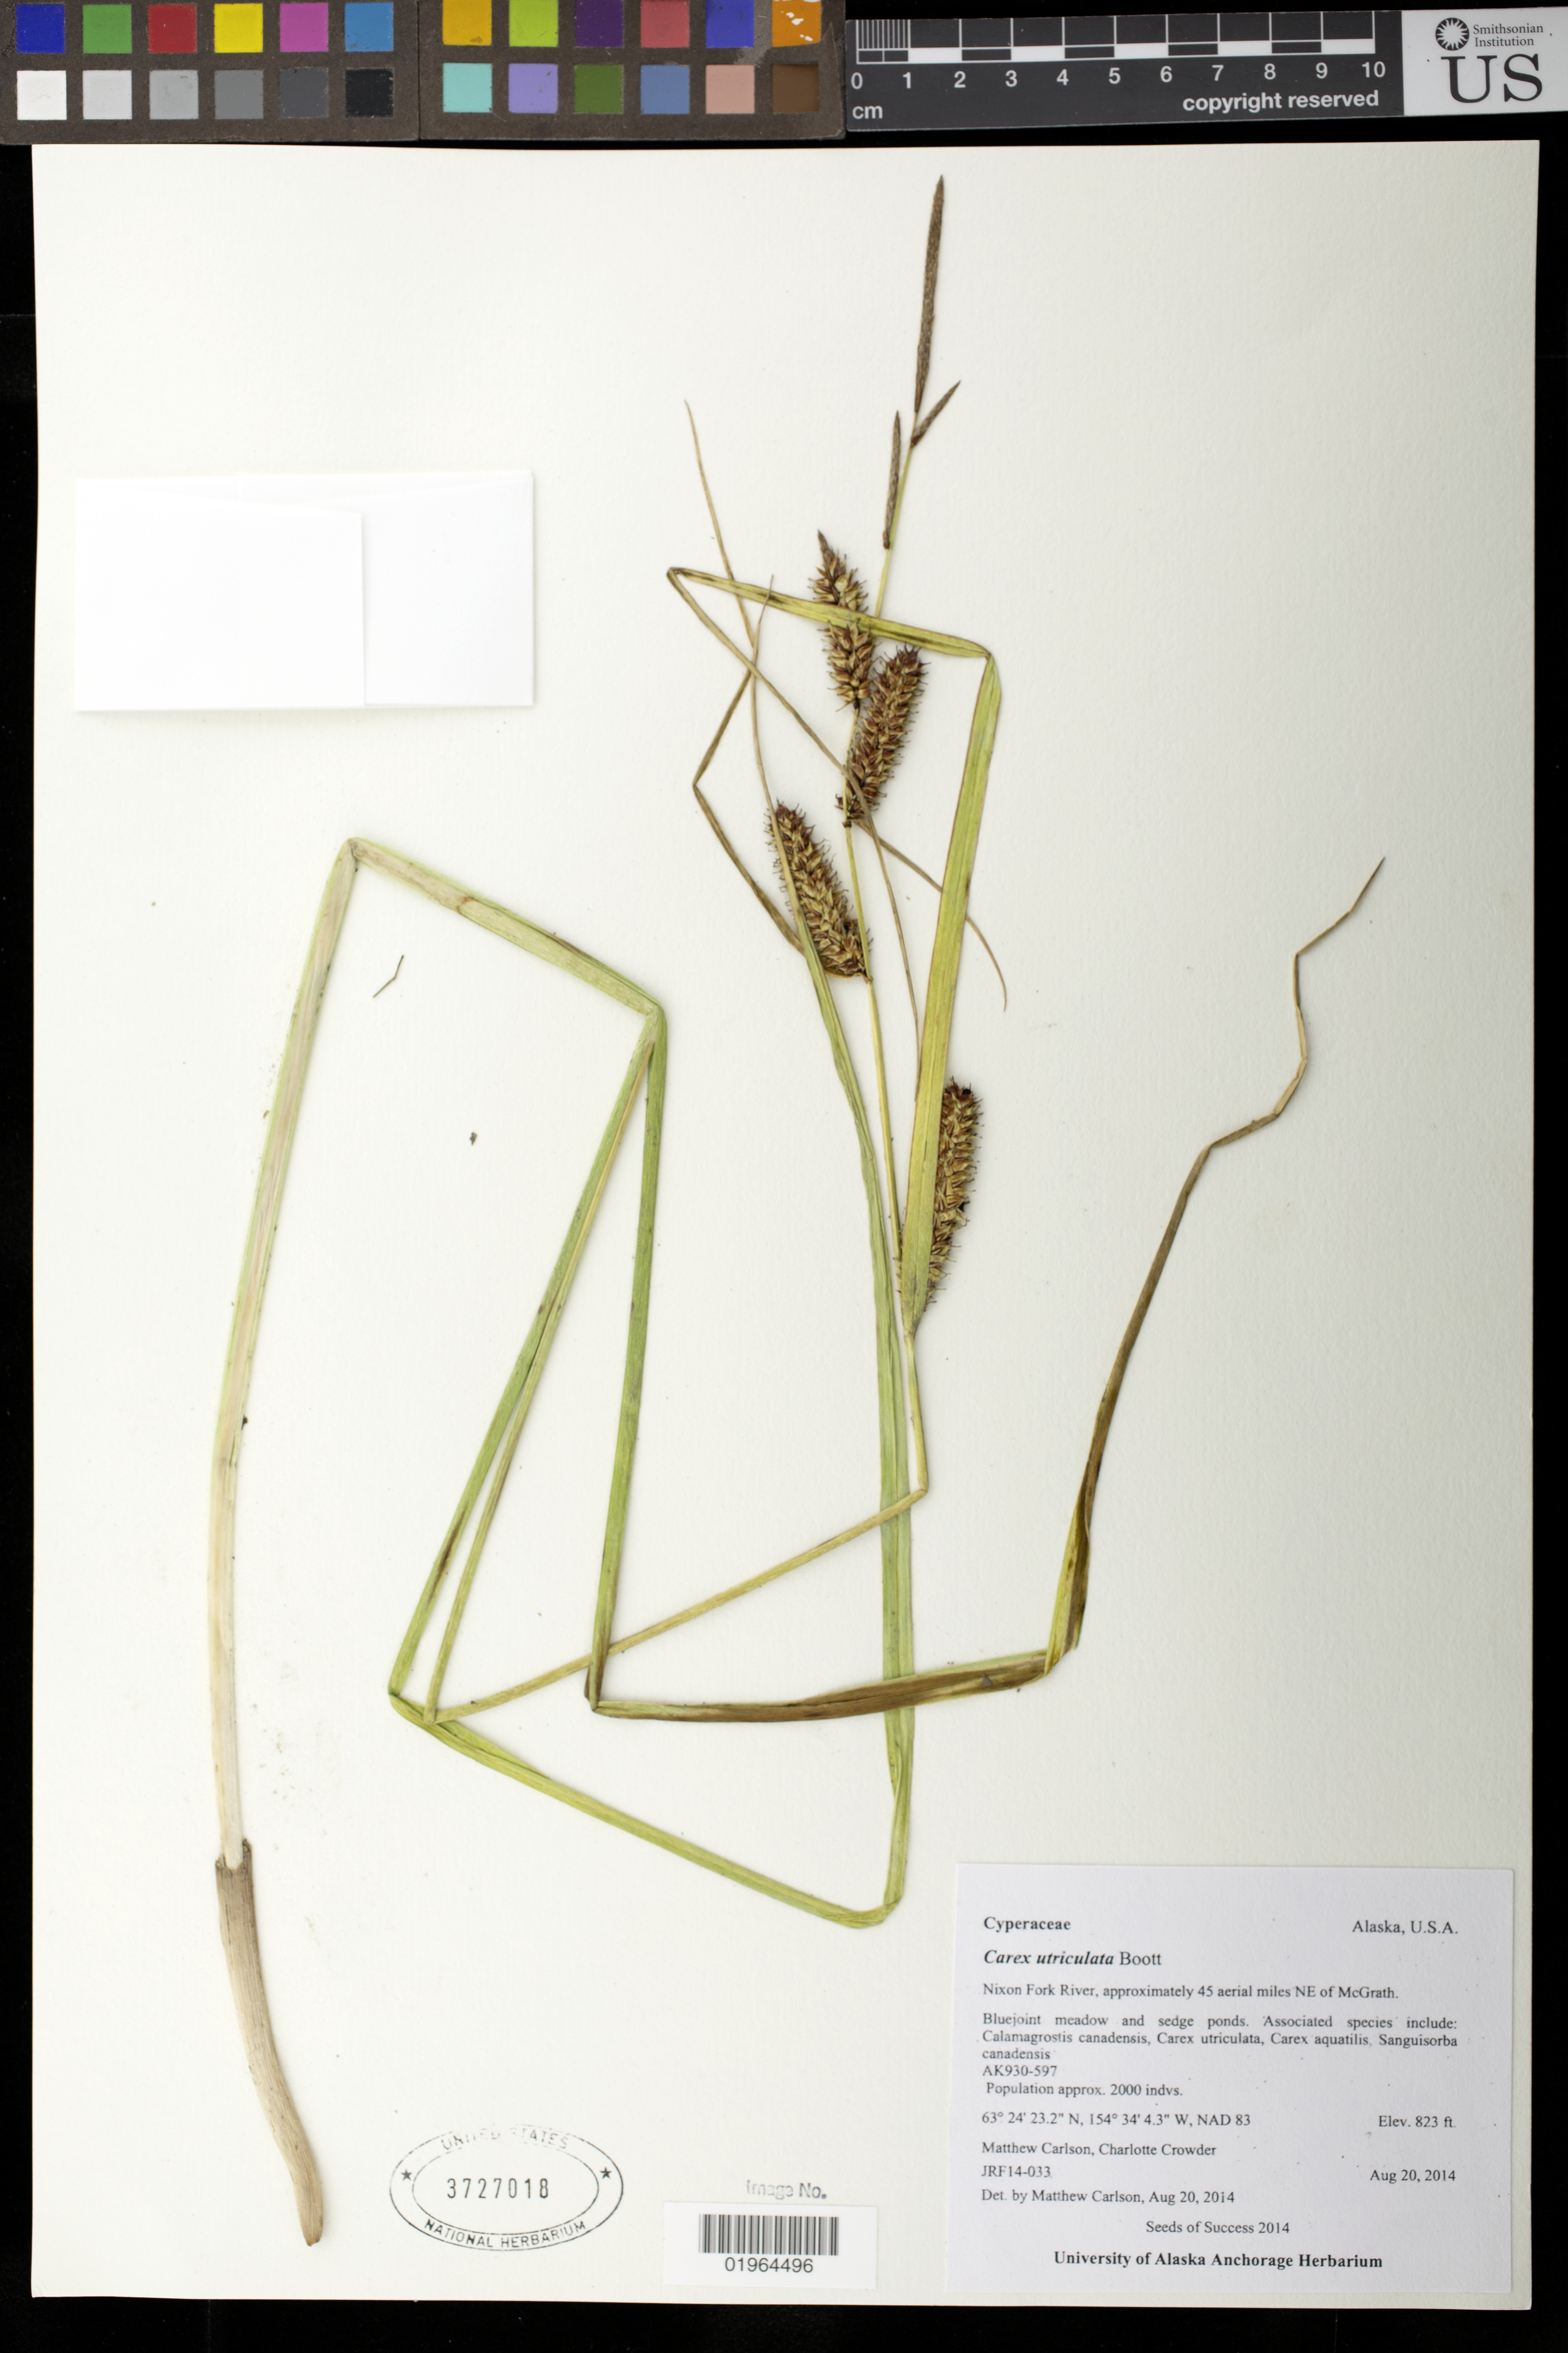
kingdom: Plantae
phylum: Tracheophyta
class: Liliopsida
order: Poales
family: Cyperaceae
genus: Carex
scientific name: Carex utriculata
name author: Boott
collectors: M. Carlson & C. Crowder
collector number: JRK14-033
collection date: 2014-08-20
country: United States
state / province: Alaska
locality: Nixon Fork River, 45 aerial mi. NE of McGrath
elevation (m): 251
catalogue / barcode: US 3727018